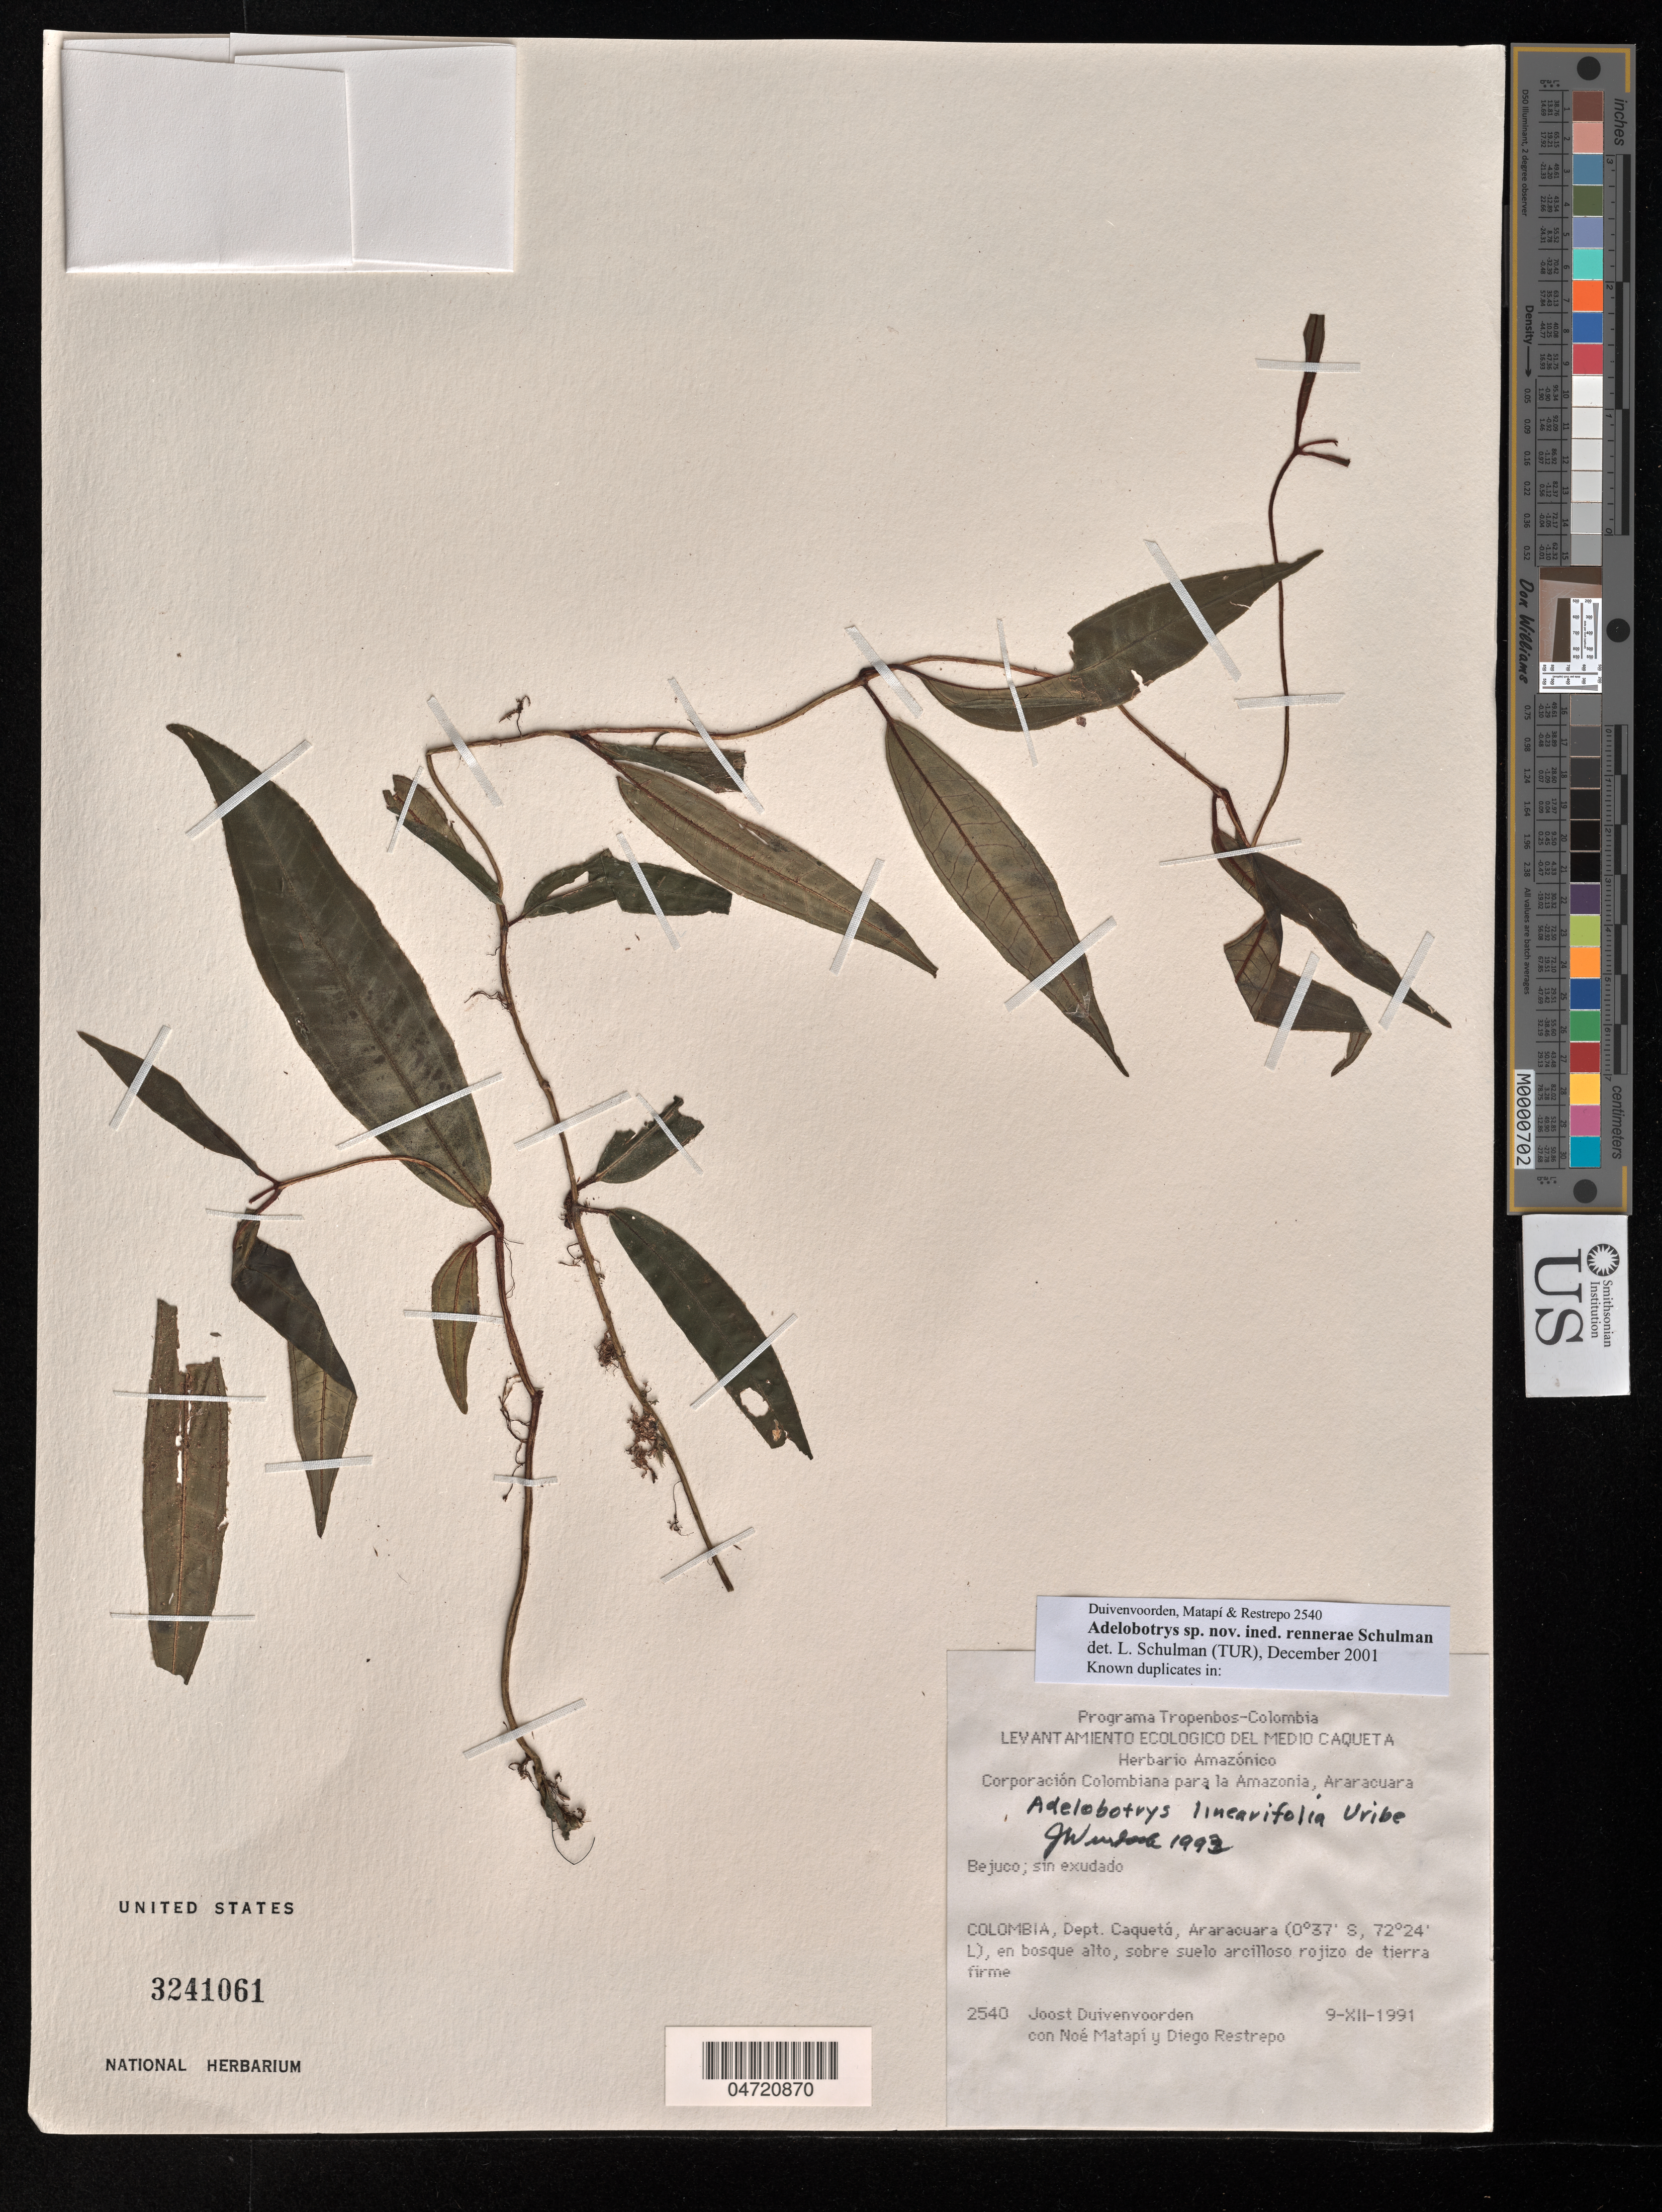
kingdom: Plantae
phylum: Tracheophyta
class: Magnoliopsida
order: Myrtales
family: Melastomataceae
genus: Adelobotrys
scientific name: Adelobotrys sp. nov.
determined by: Schulman, Leif, (TUR), University of Turku (FINLAND)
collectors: J. Duivenvoorden, N. Matapi & D. Restrepo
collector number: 2540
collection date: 1991-12-09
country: Colombia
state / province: Caquetá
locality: Dept. Caquetá, Araracuara, en bosque alto, sobre suelo arcilloso rojizo de tierra firme.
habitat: En bosque alto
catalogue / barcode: US 3241061